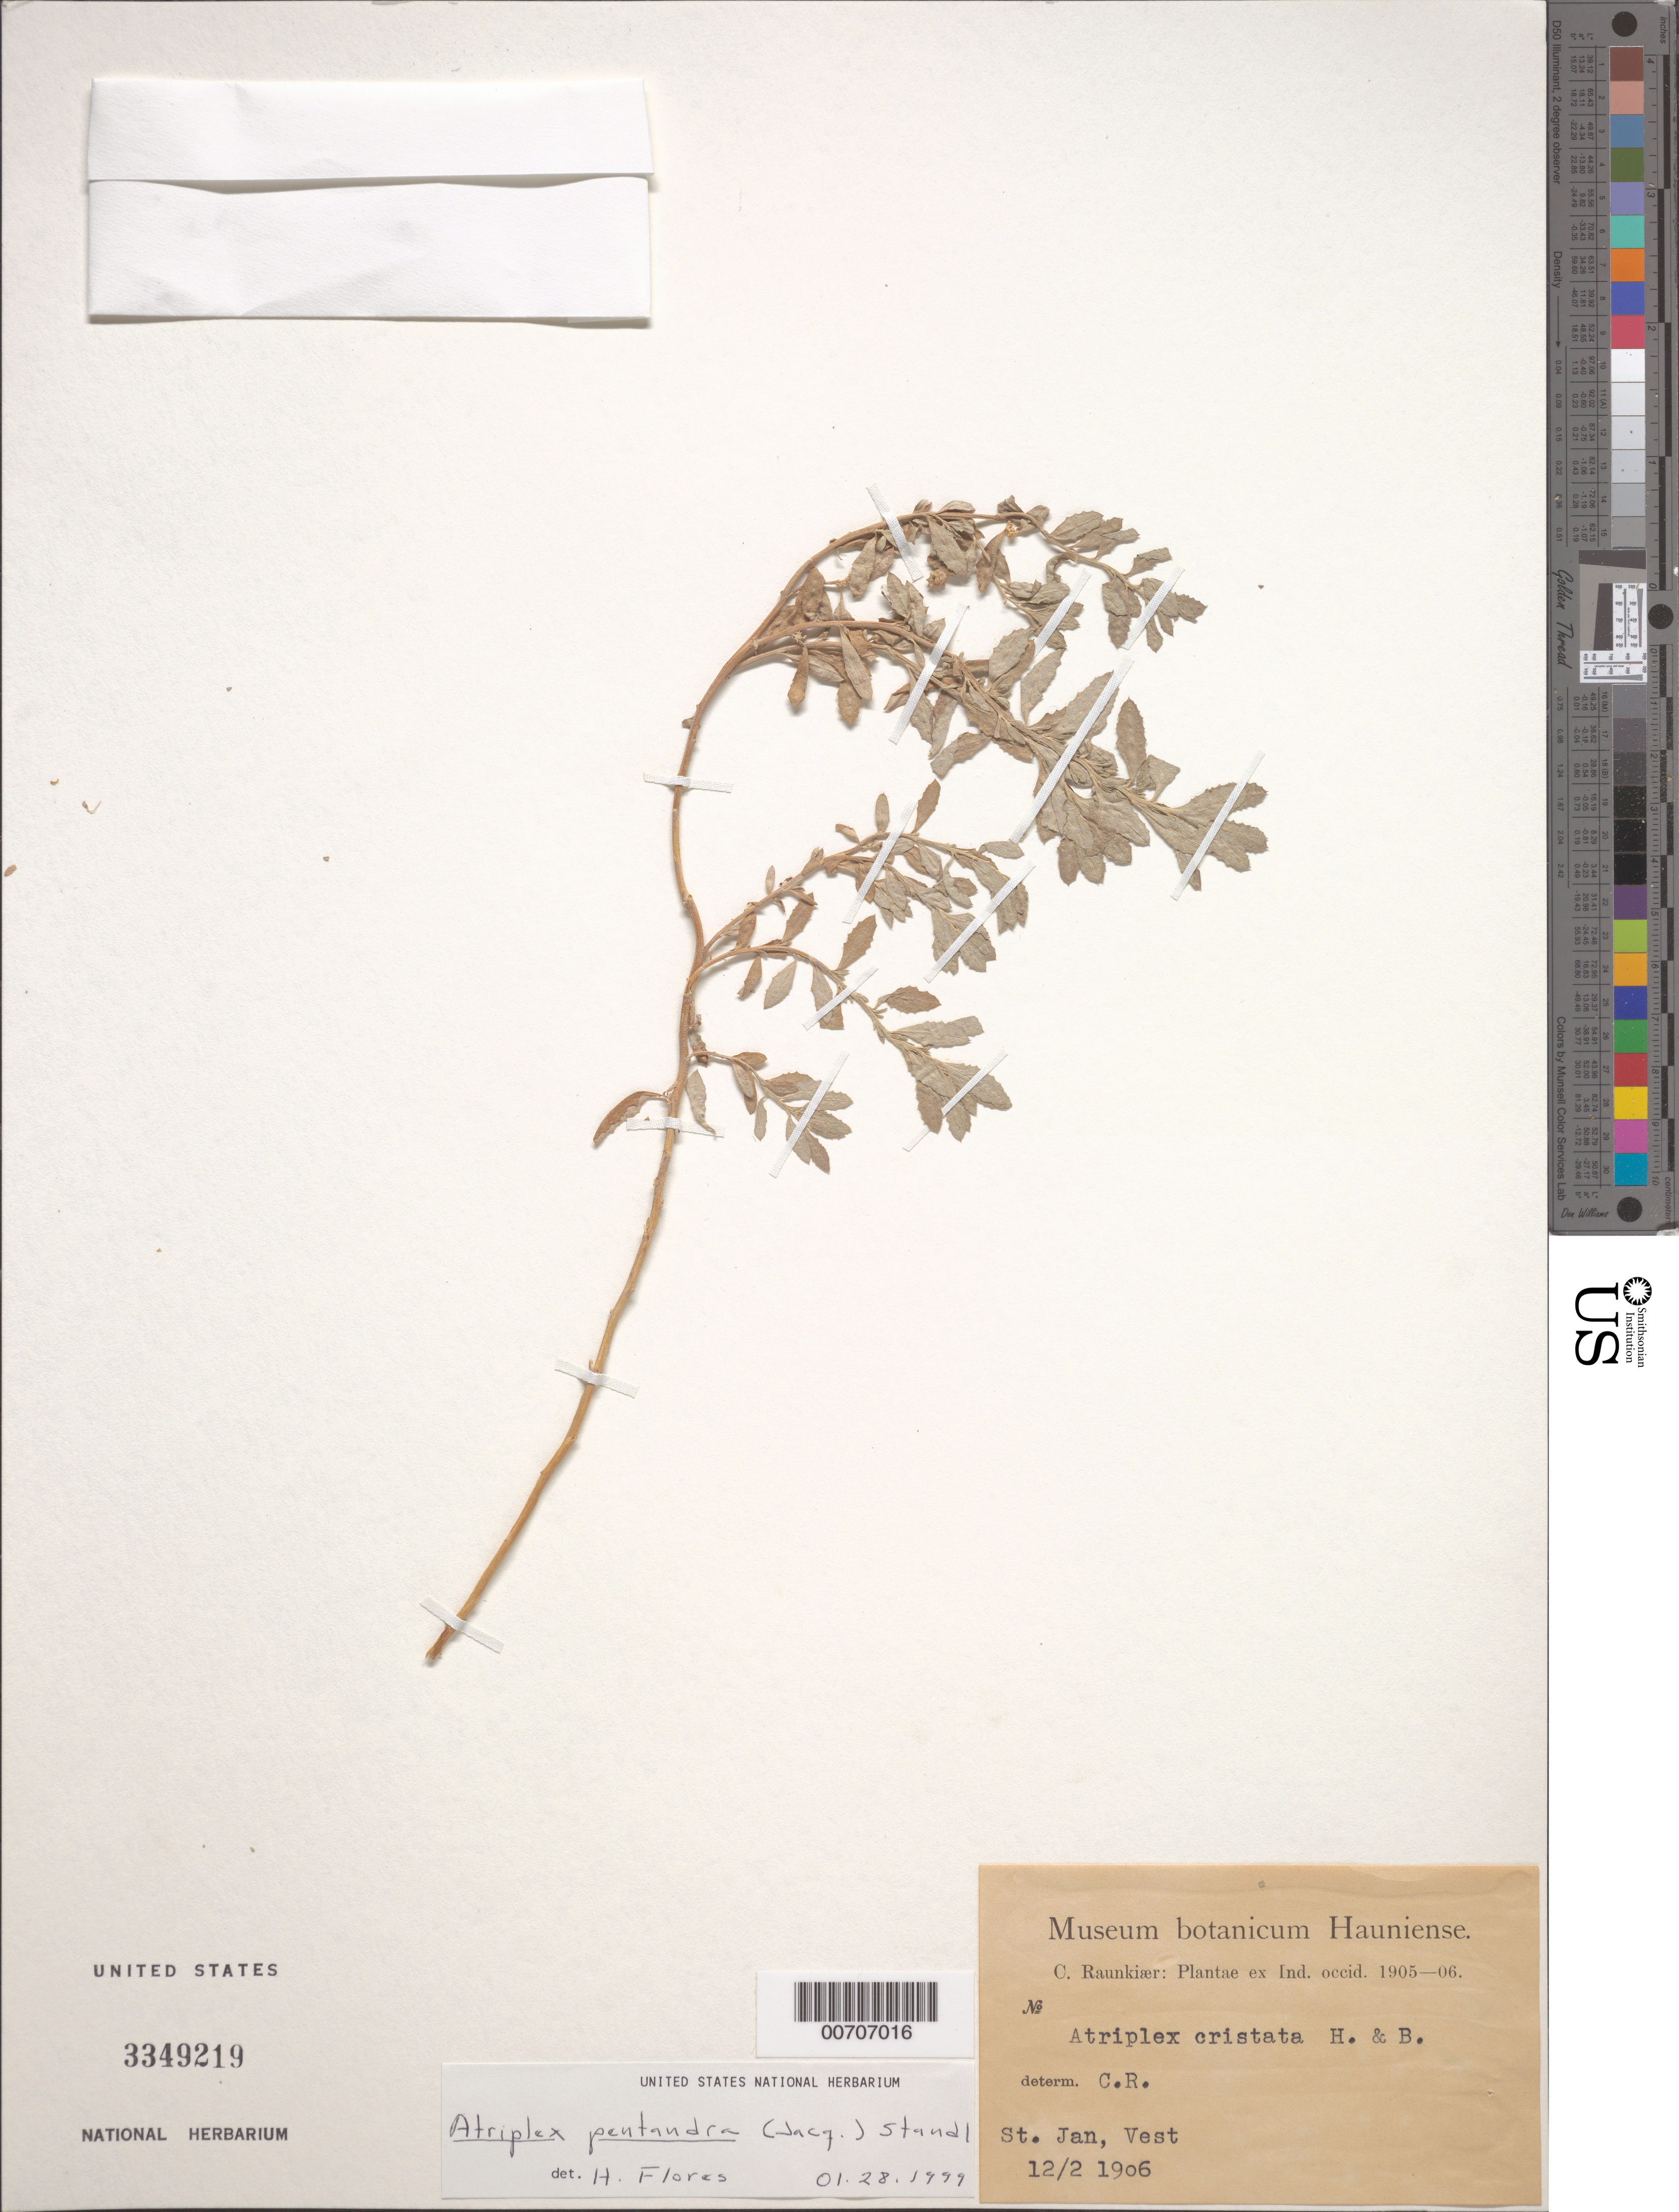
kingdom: Plantae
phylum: Tracheophyta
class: Magnoliopsida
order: Caryophyllales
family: Amaranthaceae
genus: Atriplex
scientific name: Atriplex pentandra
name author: (Jacq.) Standl.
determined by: Flores, H., (US), NMNH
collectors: C. C. Raunkiaer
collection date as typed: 02 Dec 1906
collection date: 1906-12-02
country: U.S. Virgin Islands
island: St. John Island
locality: Vest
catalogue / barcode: US 3349219